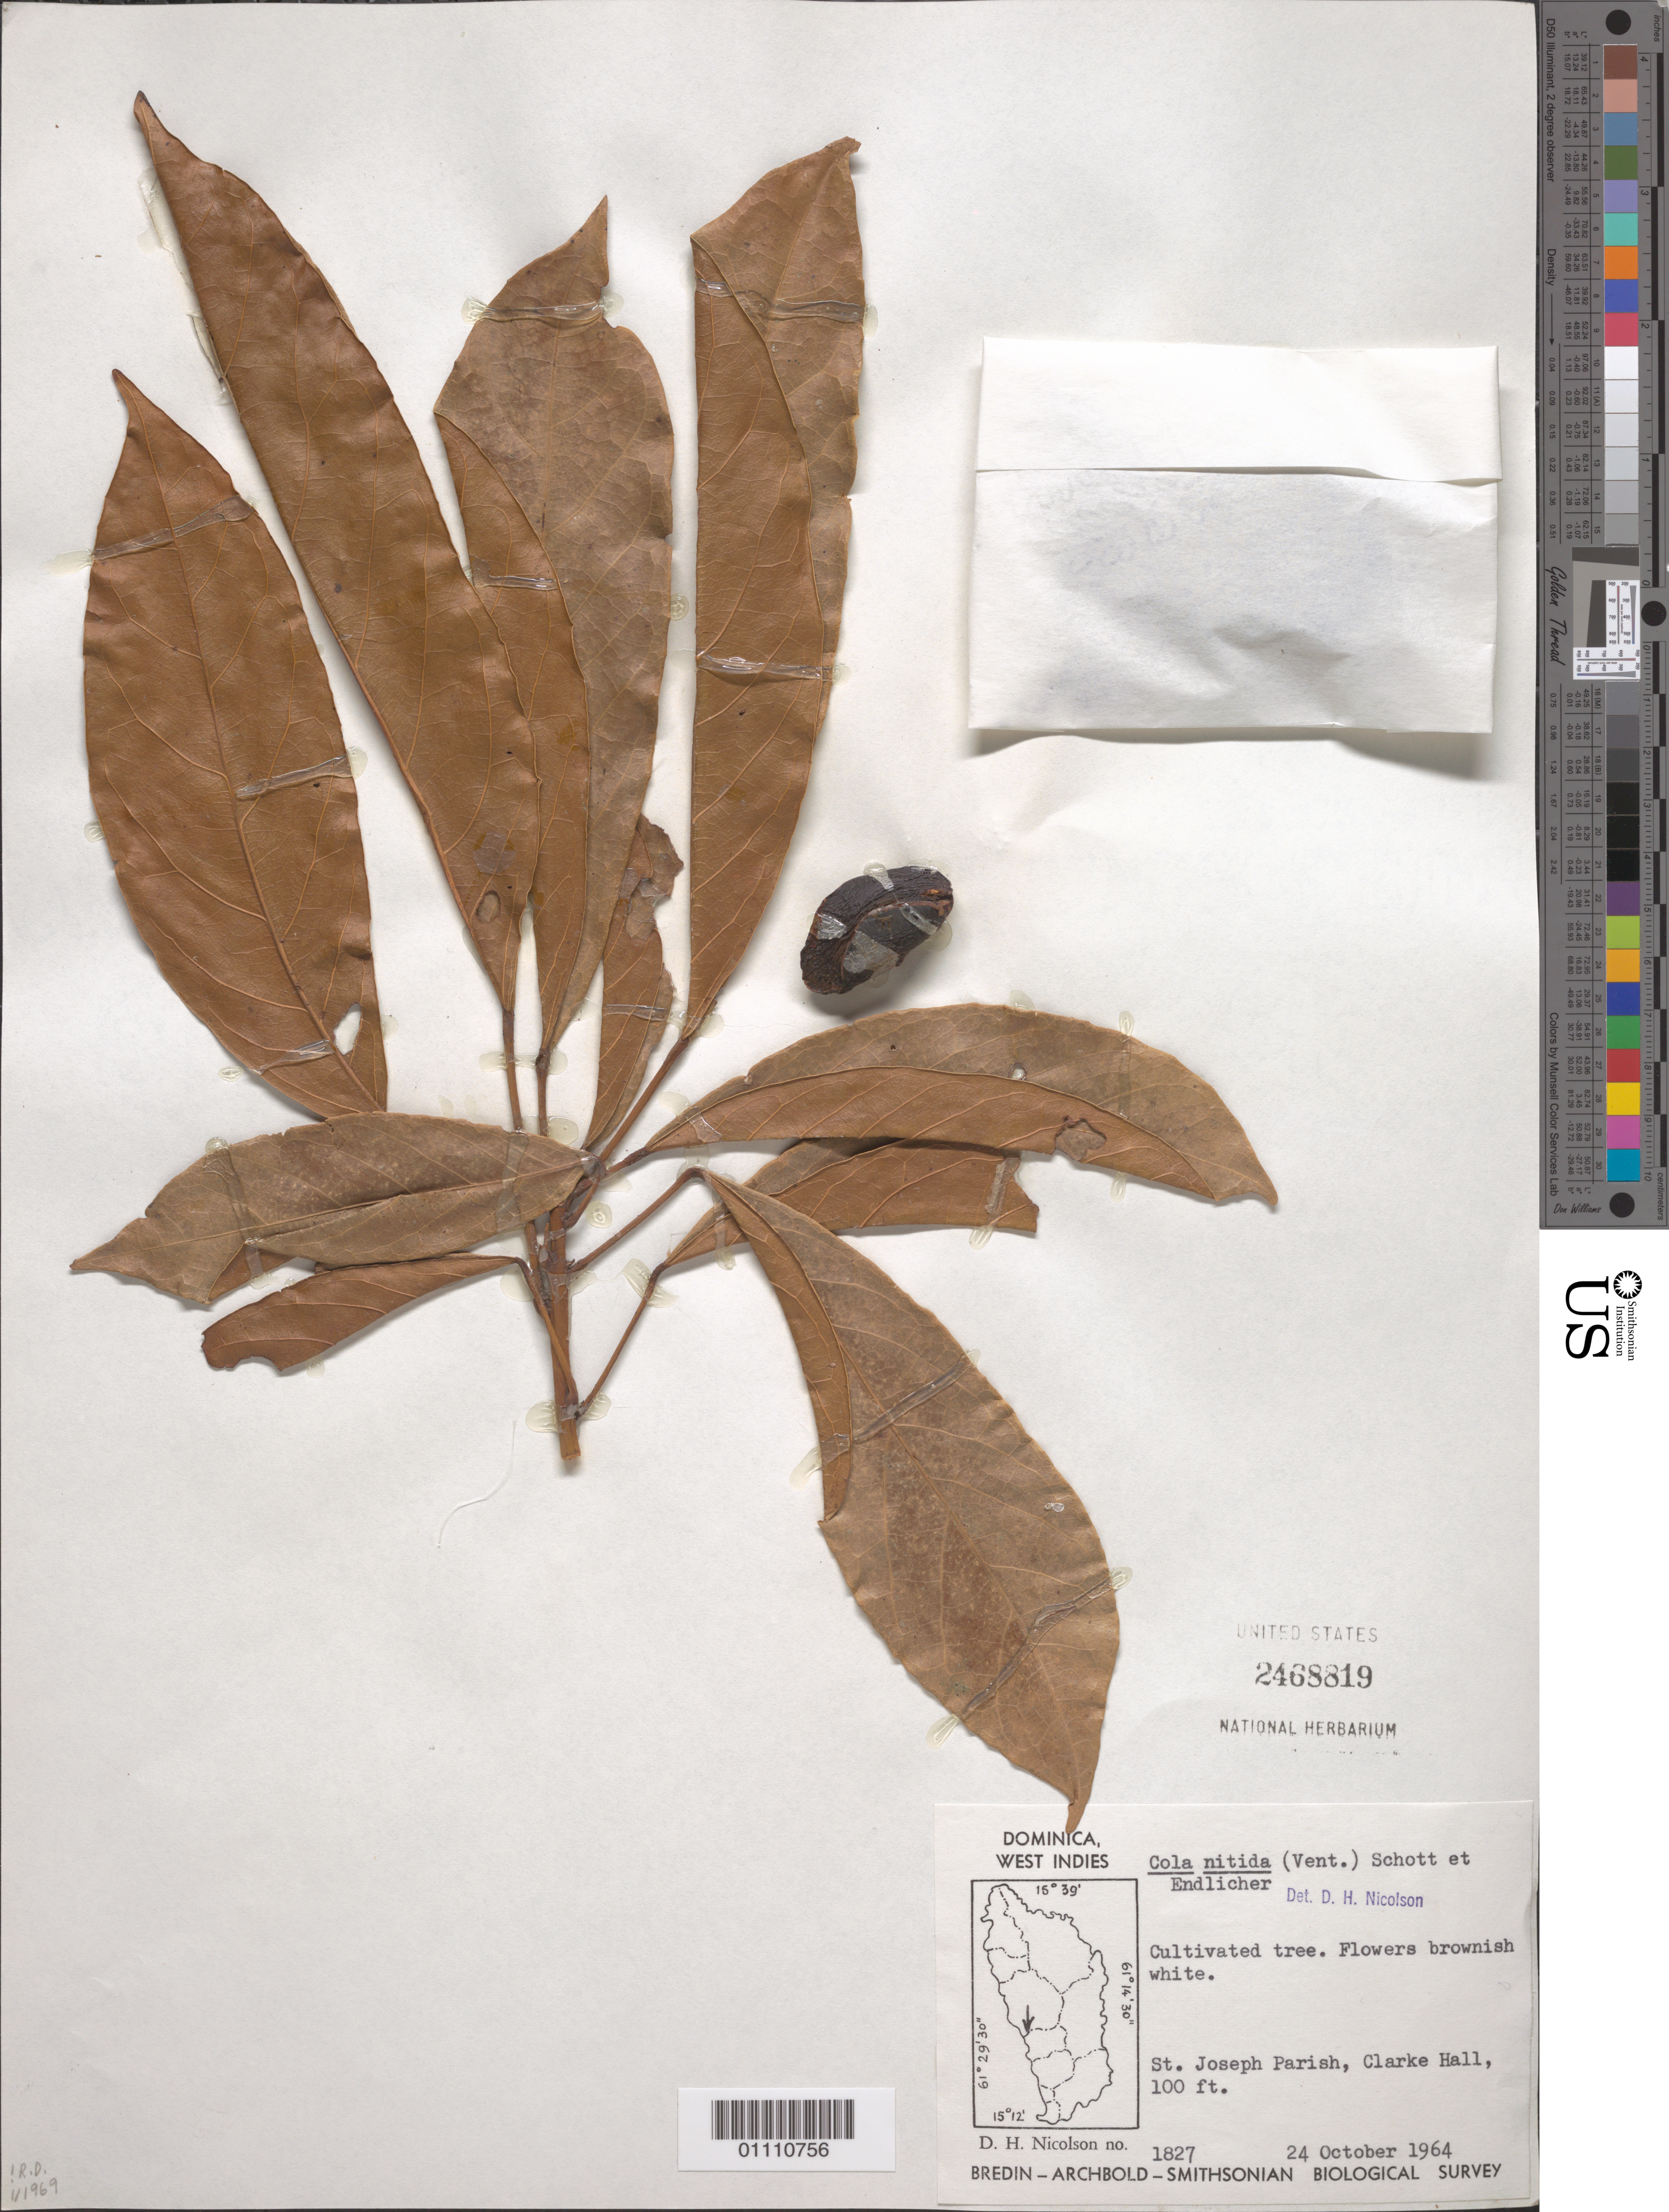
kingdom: Plantae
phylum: Tracheophyta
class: Magnoliopsida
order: Malvales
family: Malvaceae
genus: Cola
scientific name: Cola nitida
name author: (Vent.) Schott & Endl.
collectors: D. H. Nicolson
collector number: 1827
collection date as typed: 24 Oct 1964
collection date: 1964-10-24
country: Dominica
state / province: St. Joseph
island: Dominica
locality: Clarke Hall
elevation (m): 30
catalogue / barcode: US 2468819